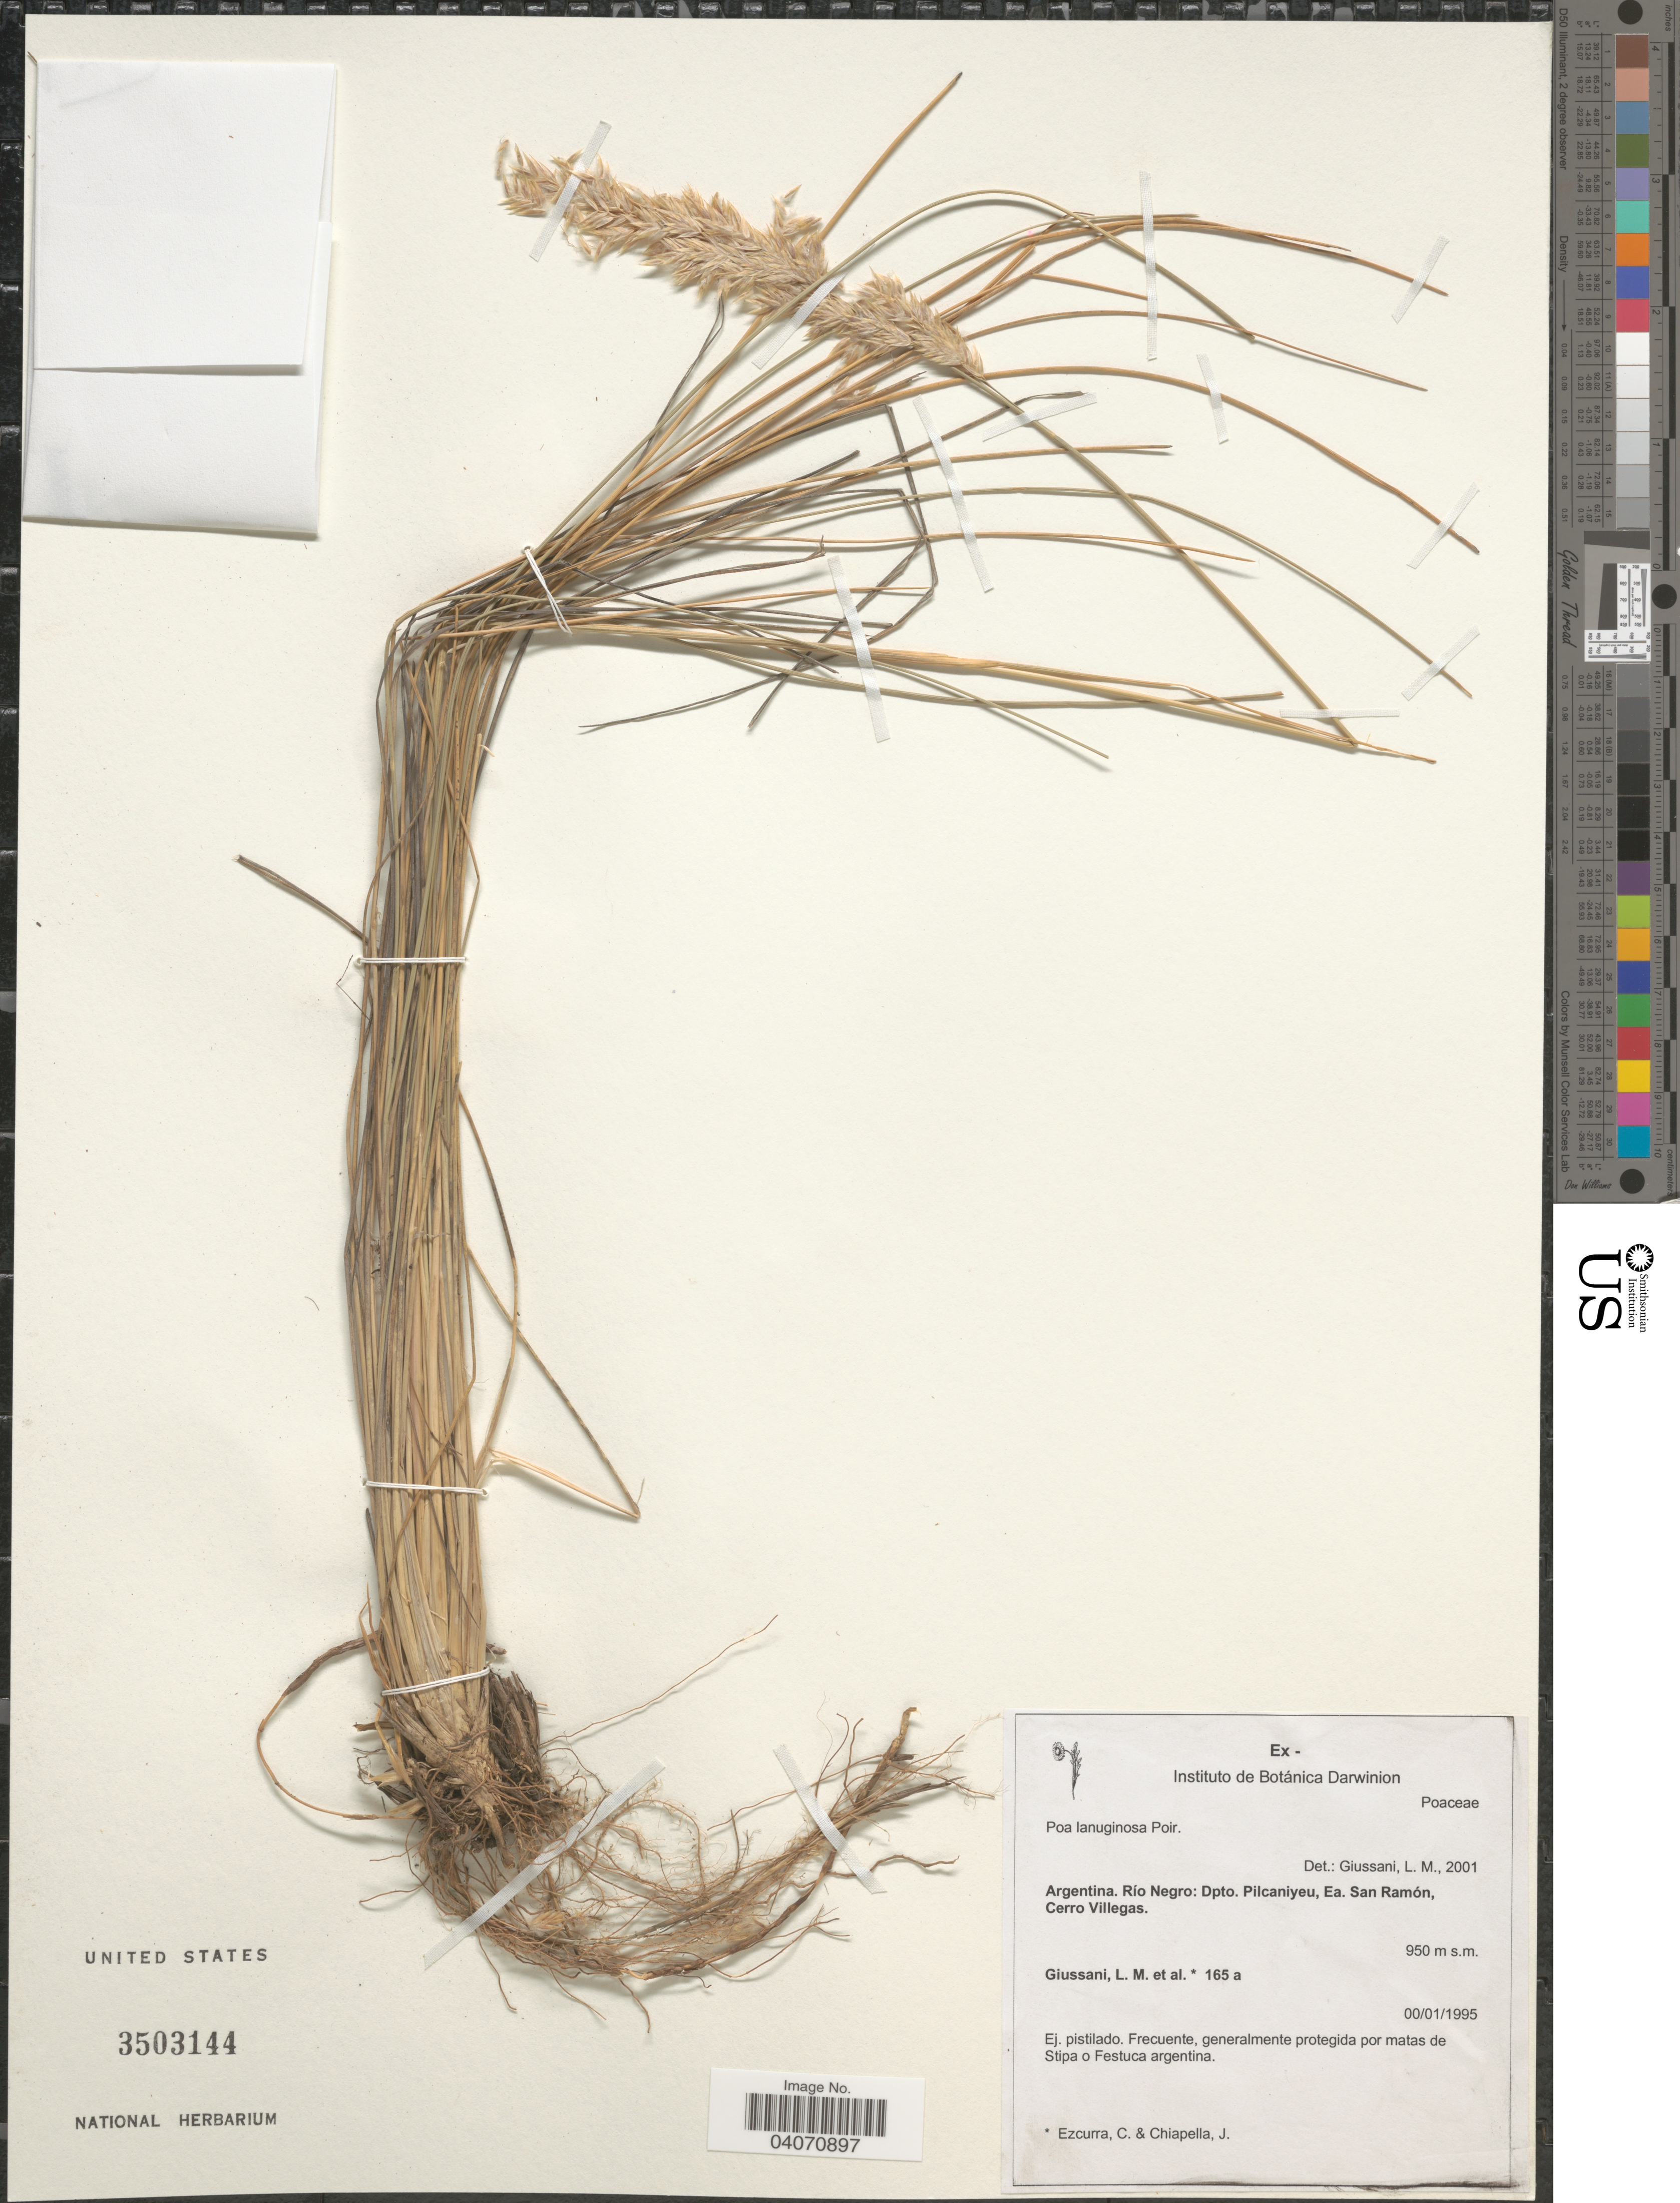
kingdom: Plantae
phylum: Tracheophyta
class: Liliopsida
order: Poales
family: Poaceae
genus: Poa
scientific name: Poa lanuginosa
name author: Poir.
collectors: L. Giussani, C. Ezcurra & J. Chiapella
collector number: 165a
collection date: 1995-01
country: Argentina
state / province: Rio Negro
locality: Dpto. Pilcaniyeu, Ea. San Ramón, Cerro Villegas.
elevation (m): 950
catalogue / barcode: US 3503144